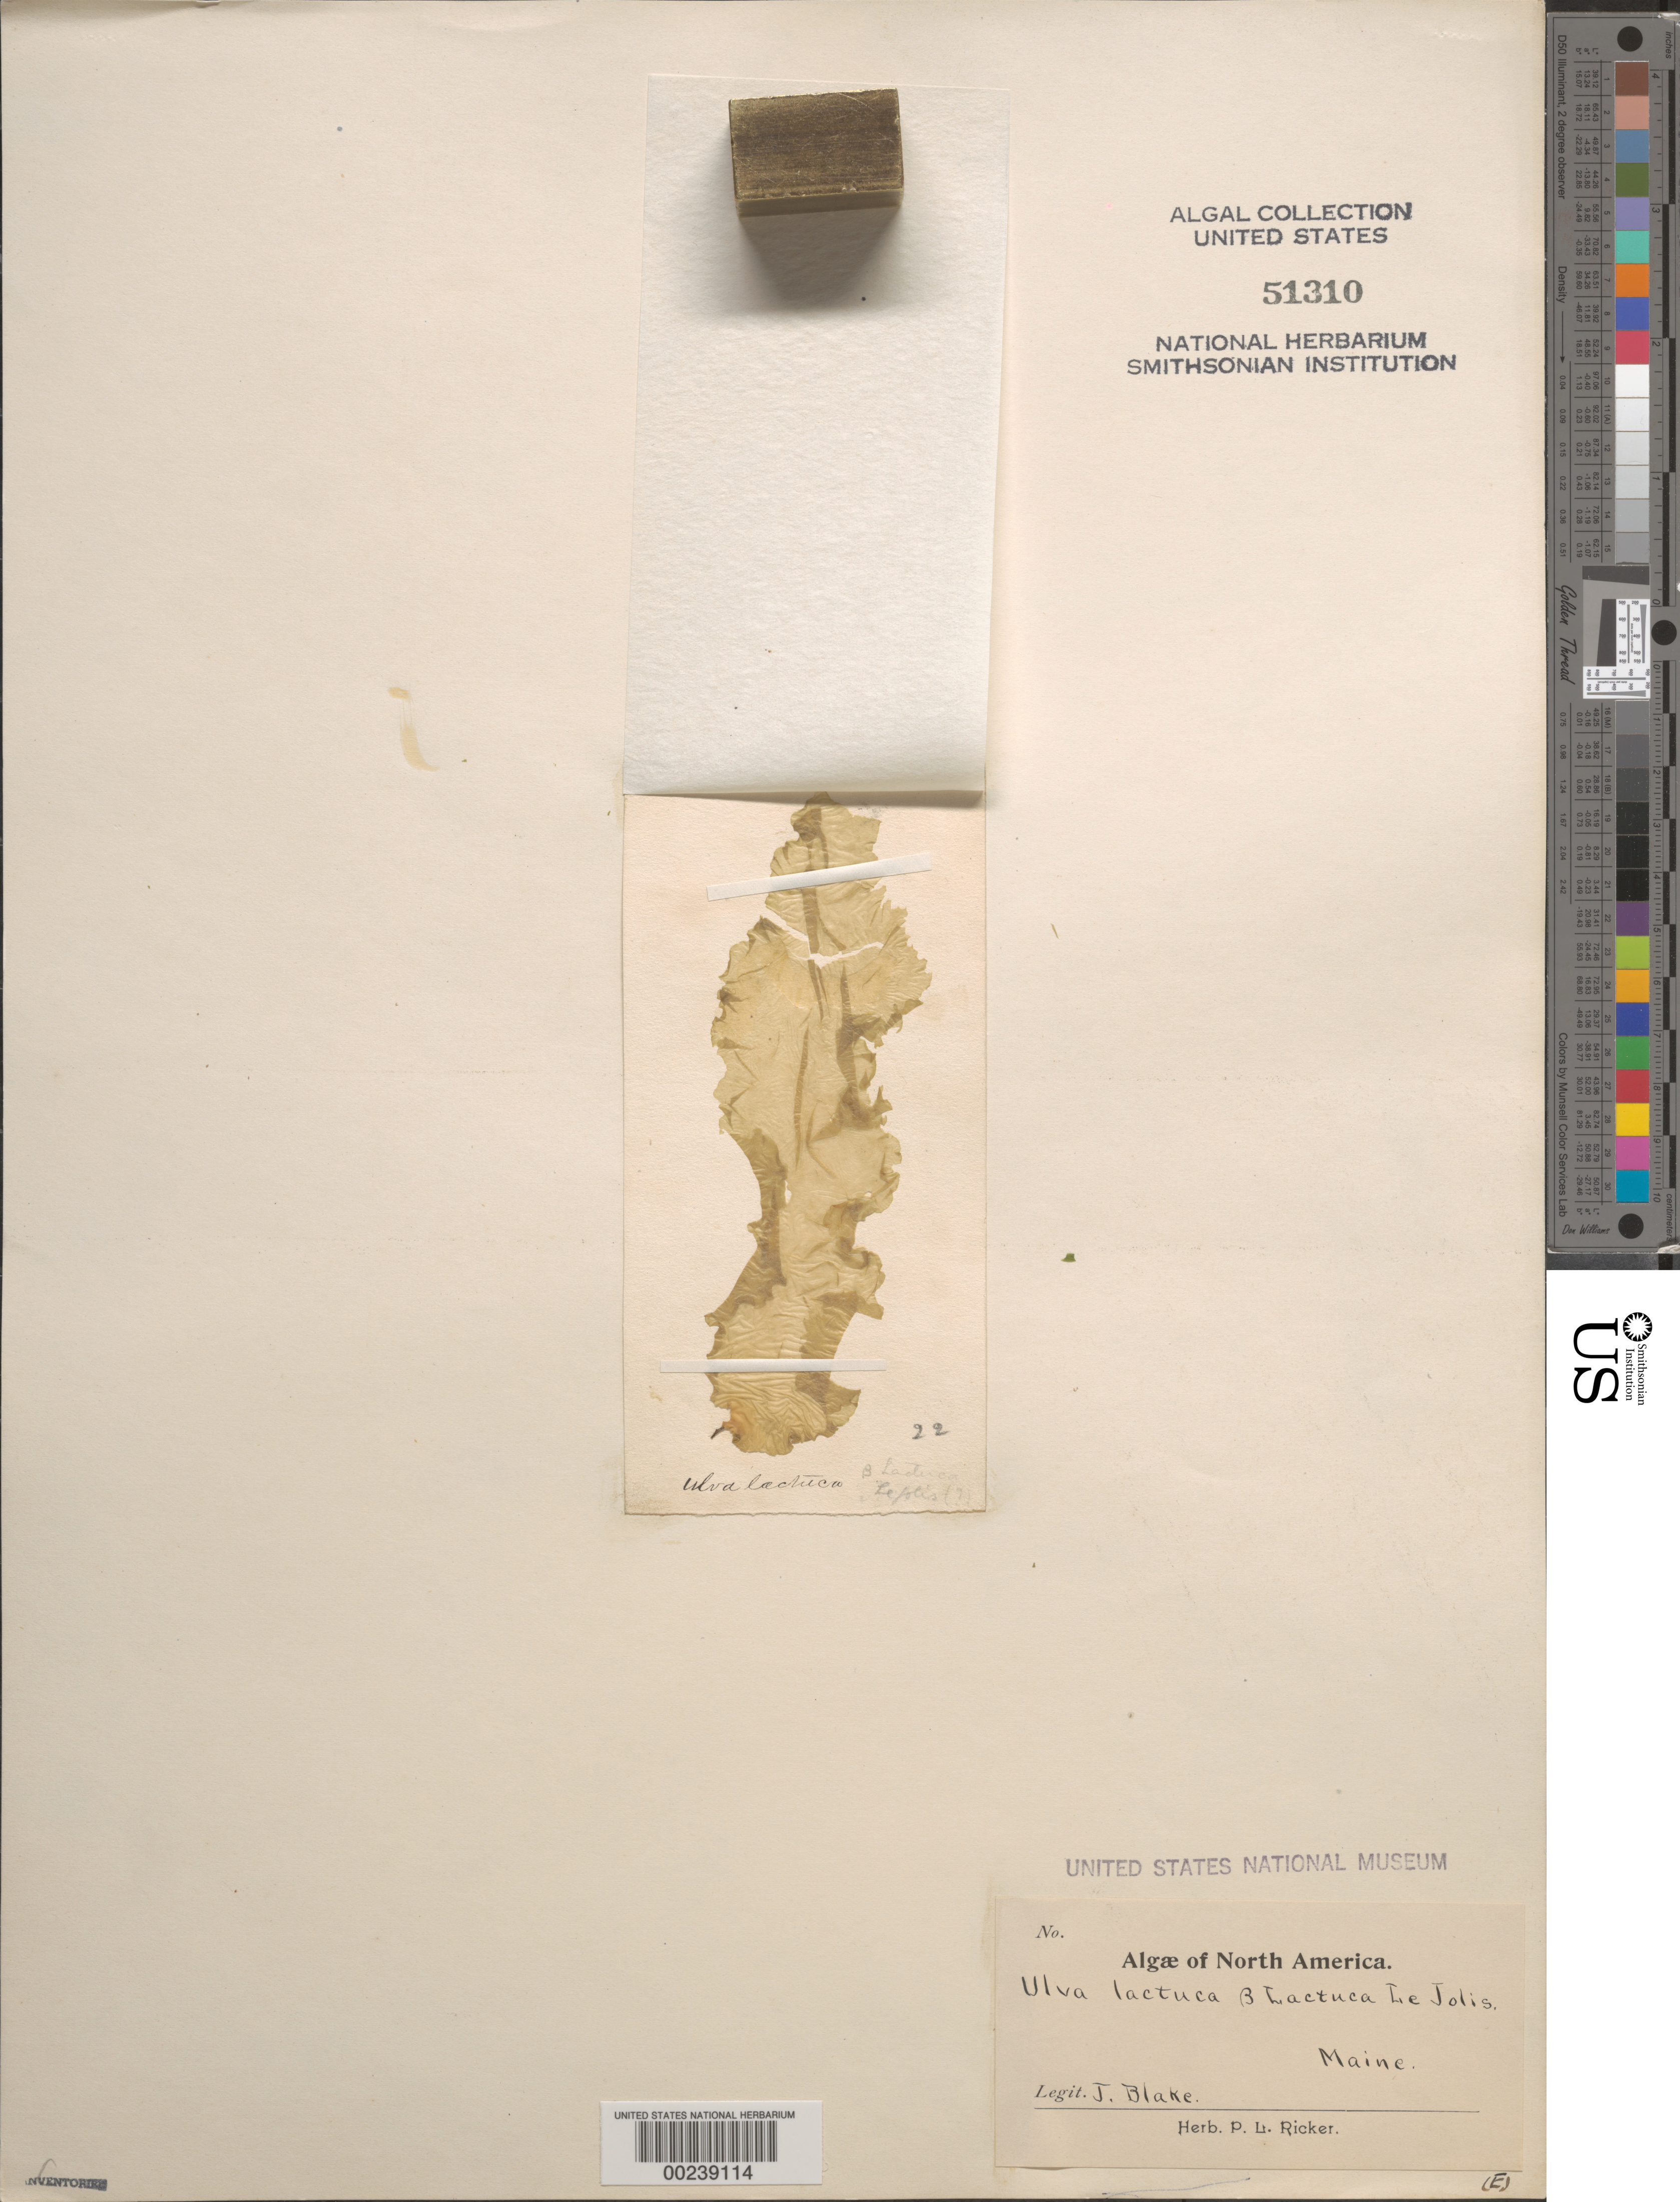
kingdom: Plantae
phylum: Chlorophyta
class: Ulvophyceae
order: Ulvales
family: Ulvaceae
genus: Ulva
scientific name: Ulva lactuca var. lactuca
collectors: J. Blake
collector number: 22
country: United States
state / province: Maine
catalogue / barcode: US 51310